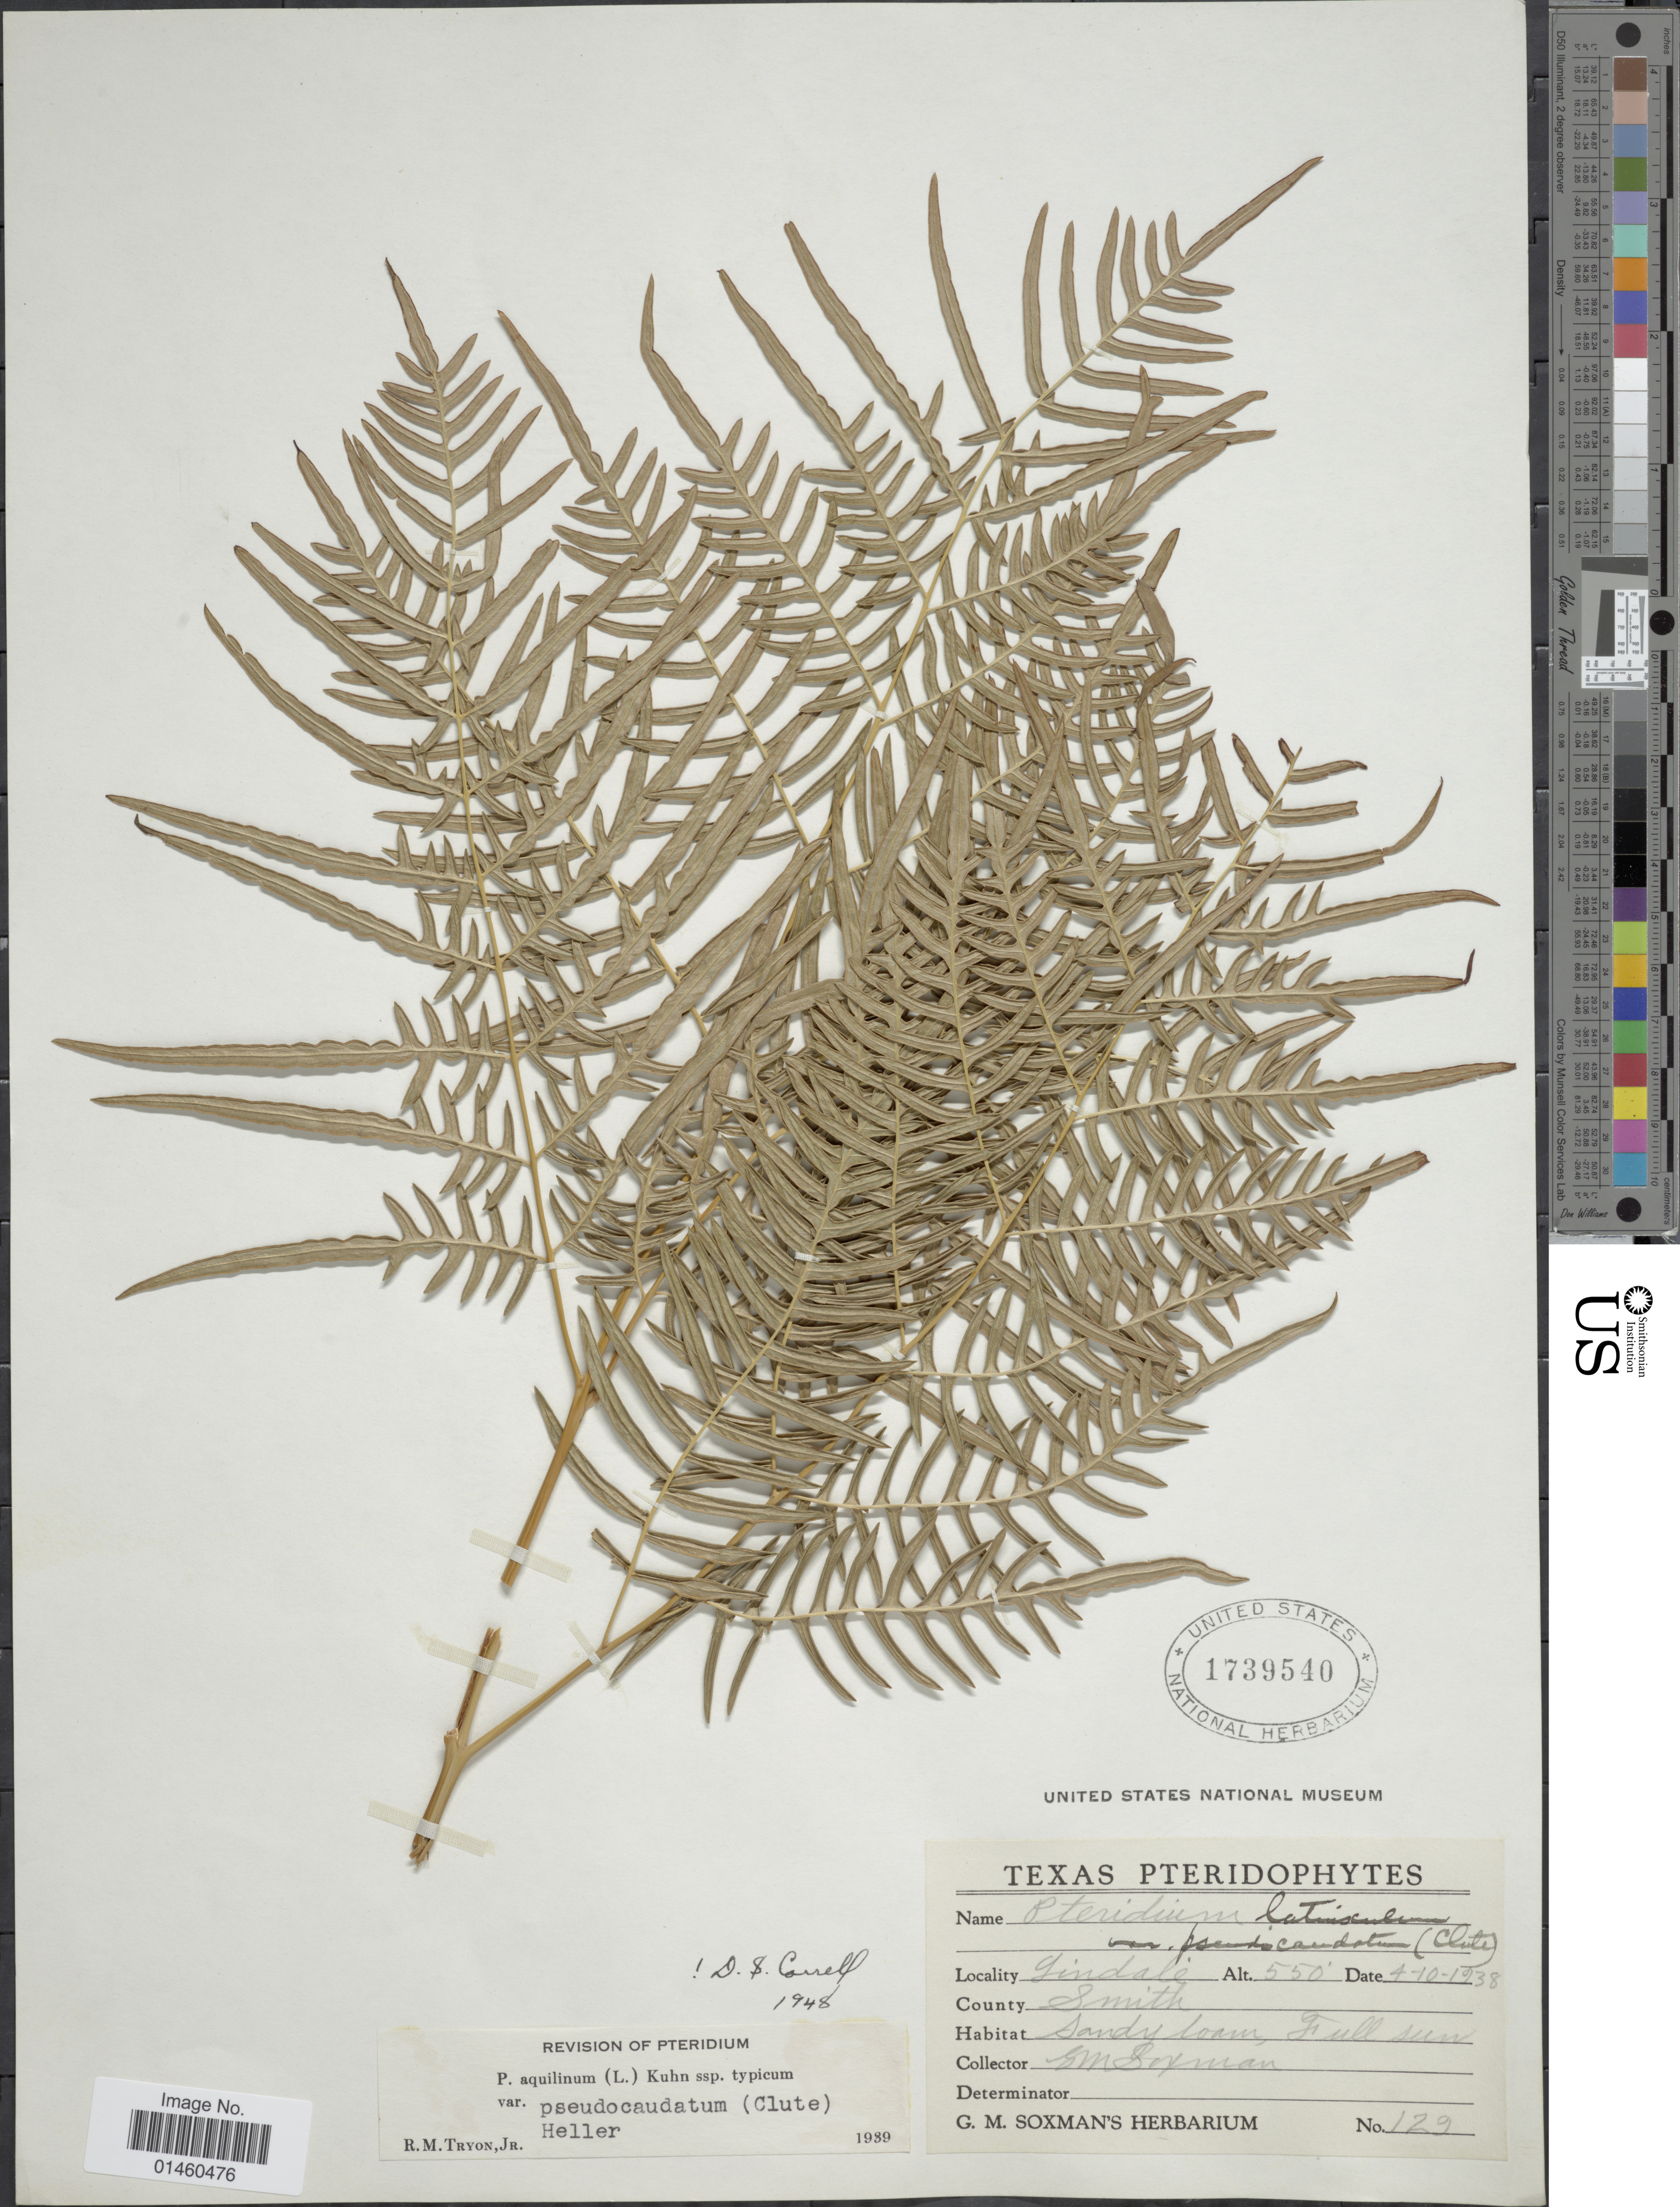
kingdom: Plantae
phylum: Tracheophyta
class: Polypodiopsida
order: Polypodiales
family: Dennstaedtiaceae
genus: Pteridium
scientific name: Pteridium aquilinum var. pseudocaudatum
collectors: G. Soxman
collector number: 129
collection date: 1938-10-04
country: United States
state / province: Texas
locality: Yindale, County Smith.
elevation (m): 168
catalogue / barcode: US 1739540